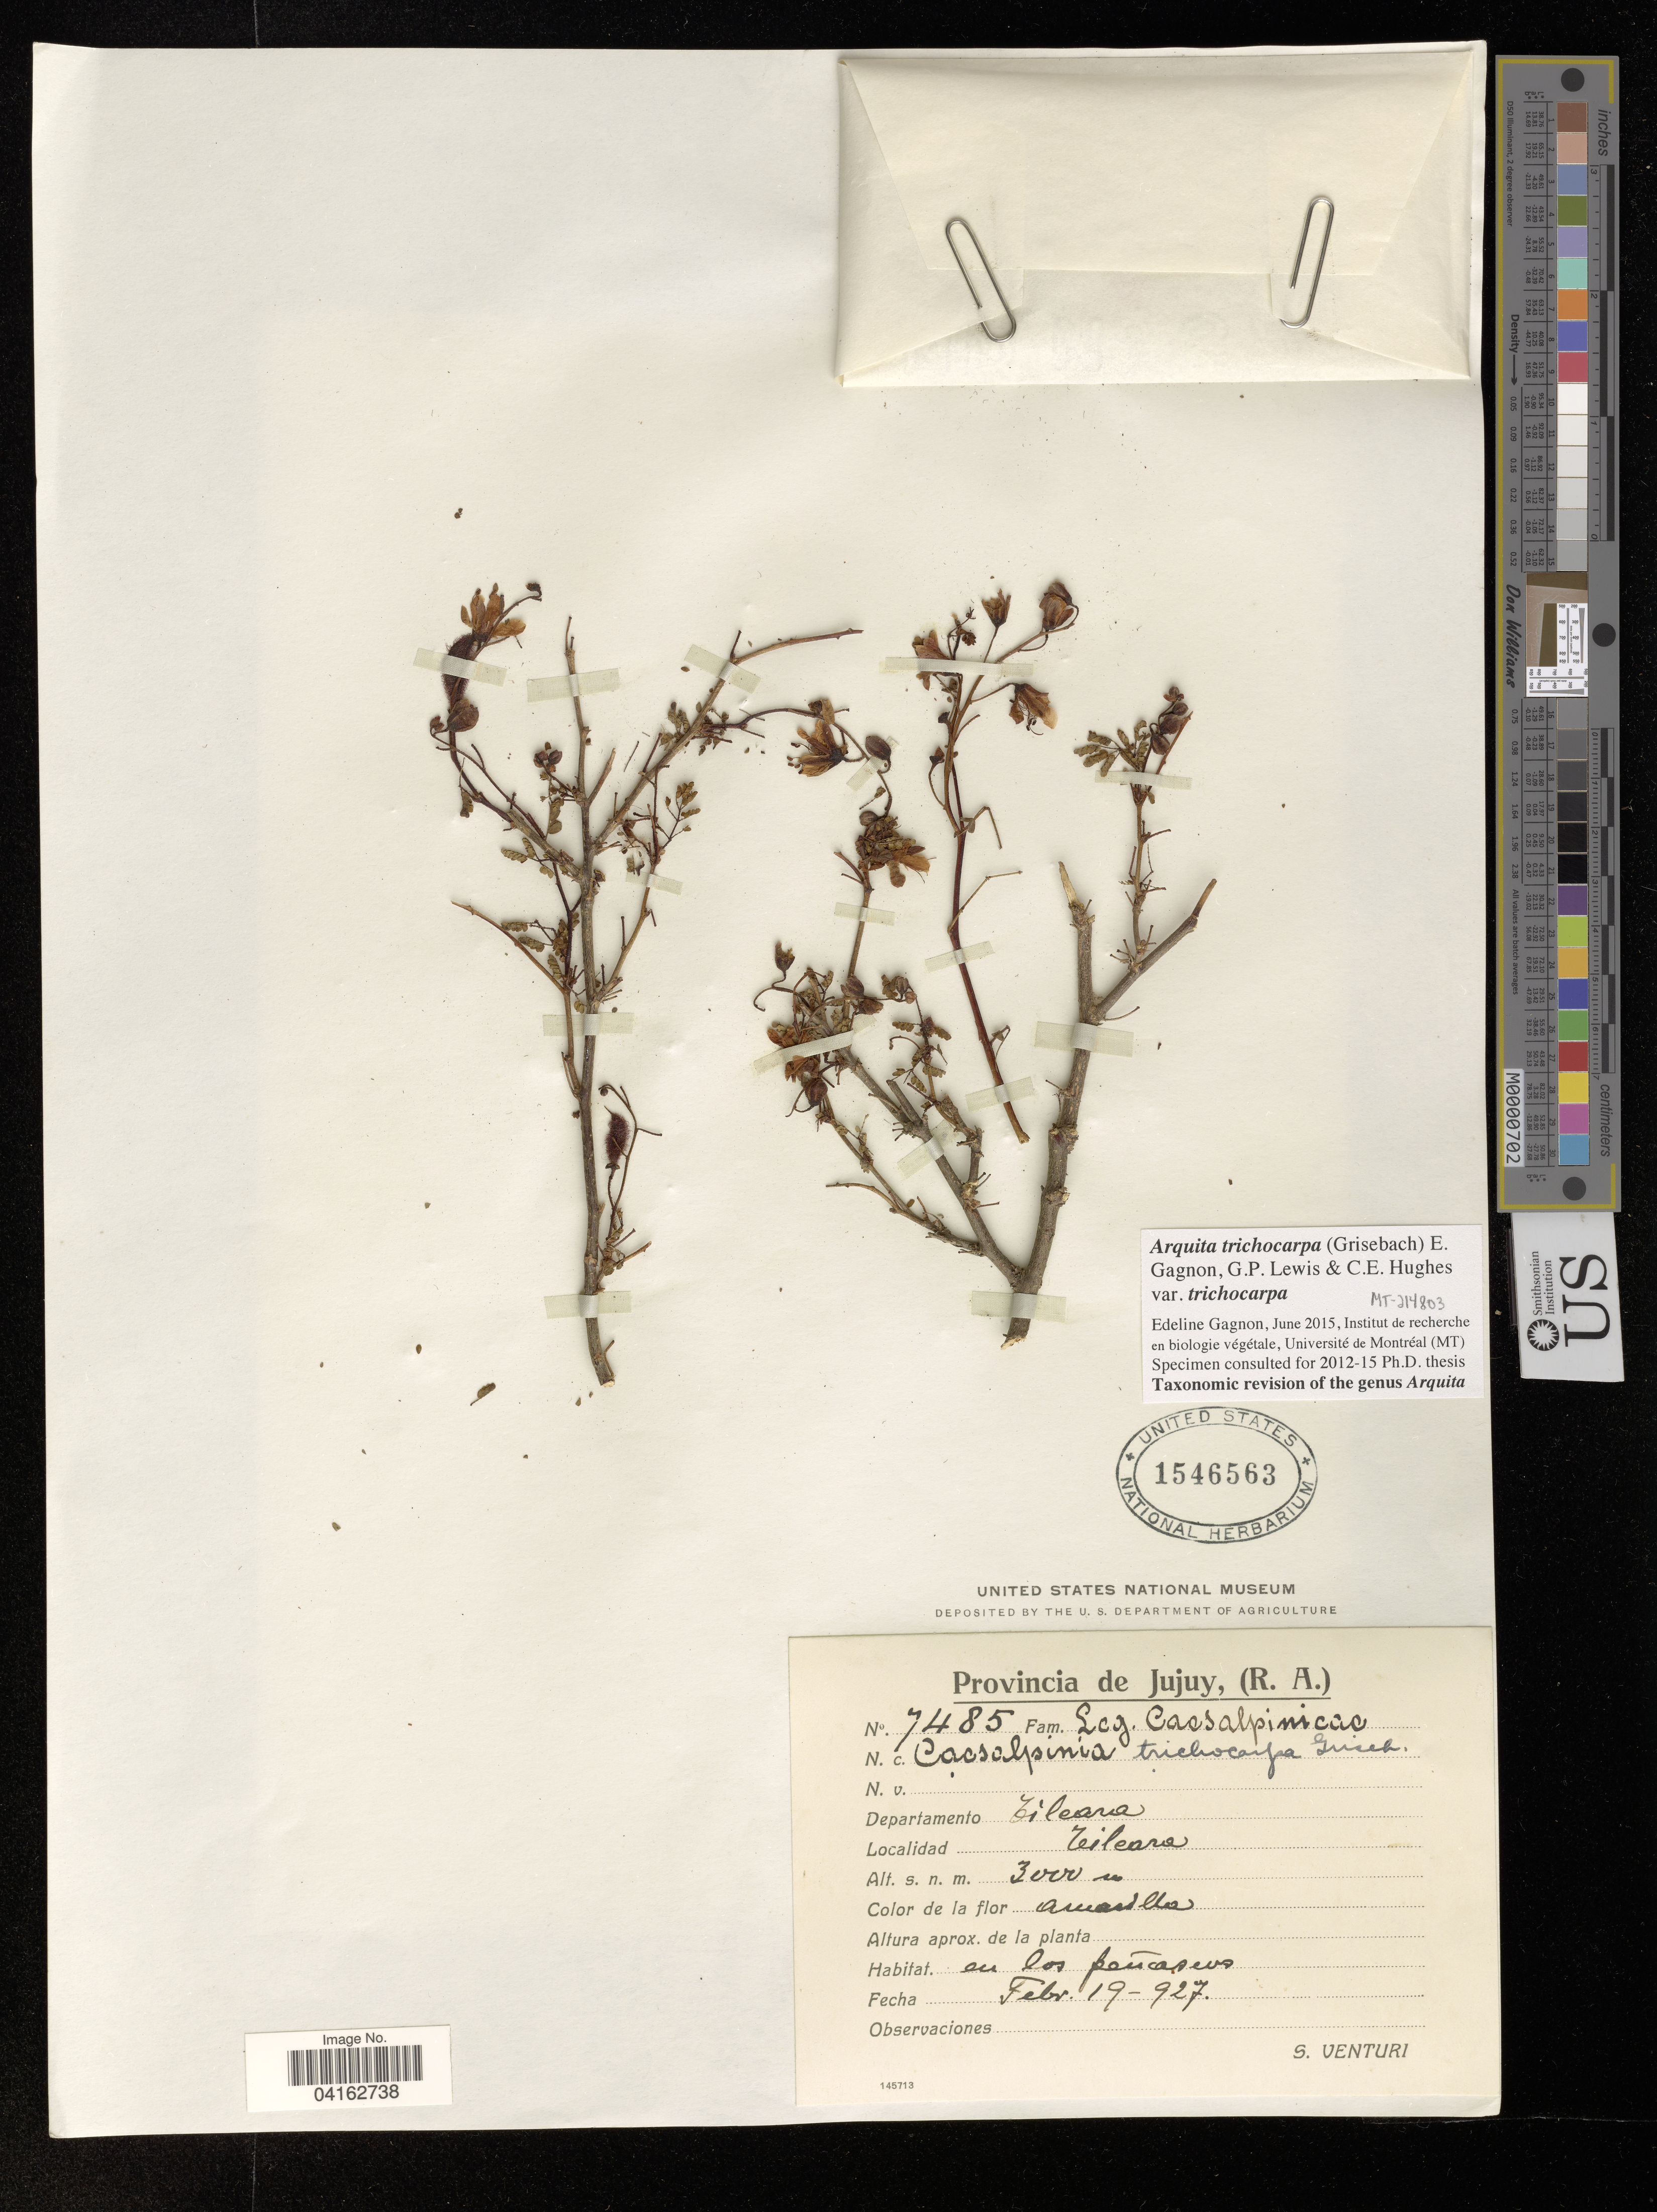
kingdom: Plantae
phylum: Tracheophyta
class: Magnoliopsida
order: Fabales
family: Fabaceae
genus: Arquita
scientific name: Arquita trichocarpa var. trichocarpa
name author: (Griseb.) Gagnon et al.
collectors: S. Venturi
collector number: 7485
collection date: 1927-02-19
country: Argentina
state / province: Jujuy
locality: Provincia de Jujuy, (R.A.). Departamento Tilcara. Tilcara.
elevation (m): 3000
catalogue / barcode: US 1546563